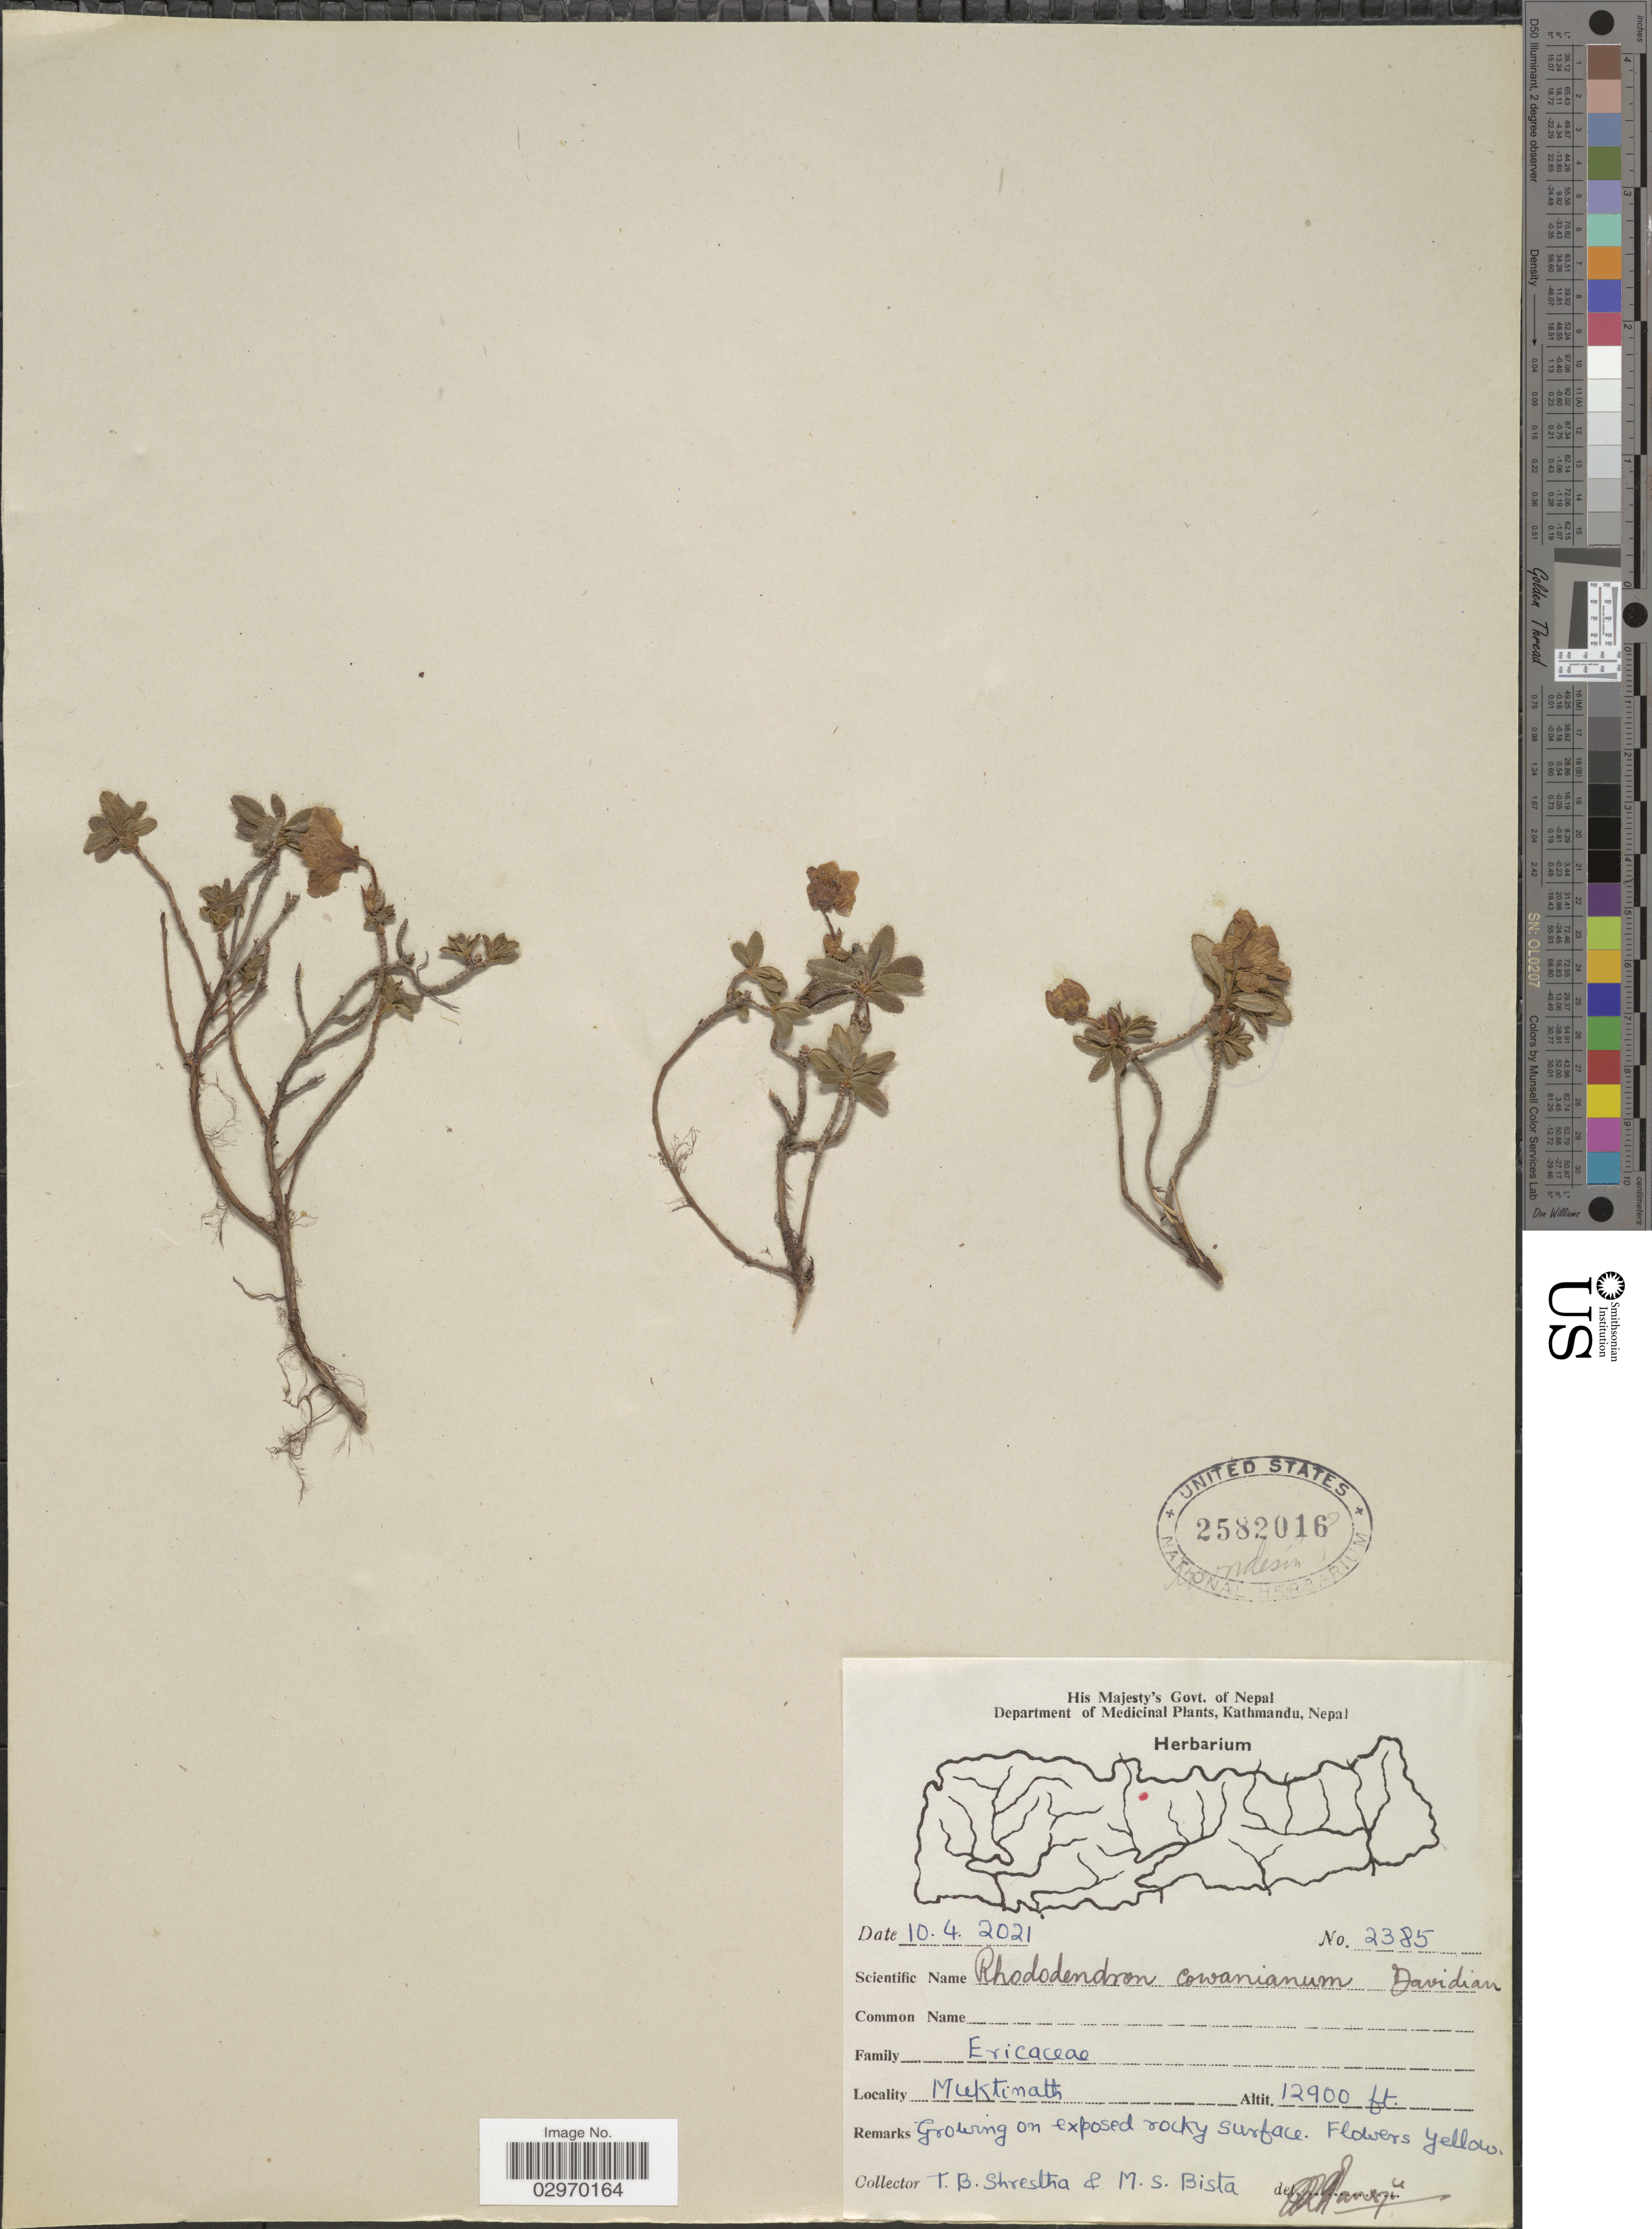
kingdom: Plantae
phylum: Tracheophyta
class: Magnoliopsida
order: Ericales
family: Ericaceae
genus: Rhododendron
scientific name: Rhododendron cowanianum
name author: Davidian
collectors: T. B. Shrestha & M. Bista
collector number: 2385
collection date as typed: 10.4.2021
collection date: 1964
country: Nepal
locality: Muktinath.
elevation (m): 3932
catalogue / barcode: US 2582016